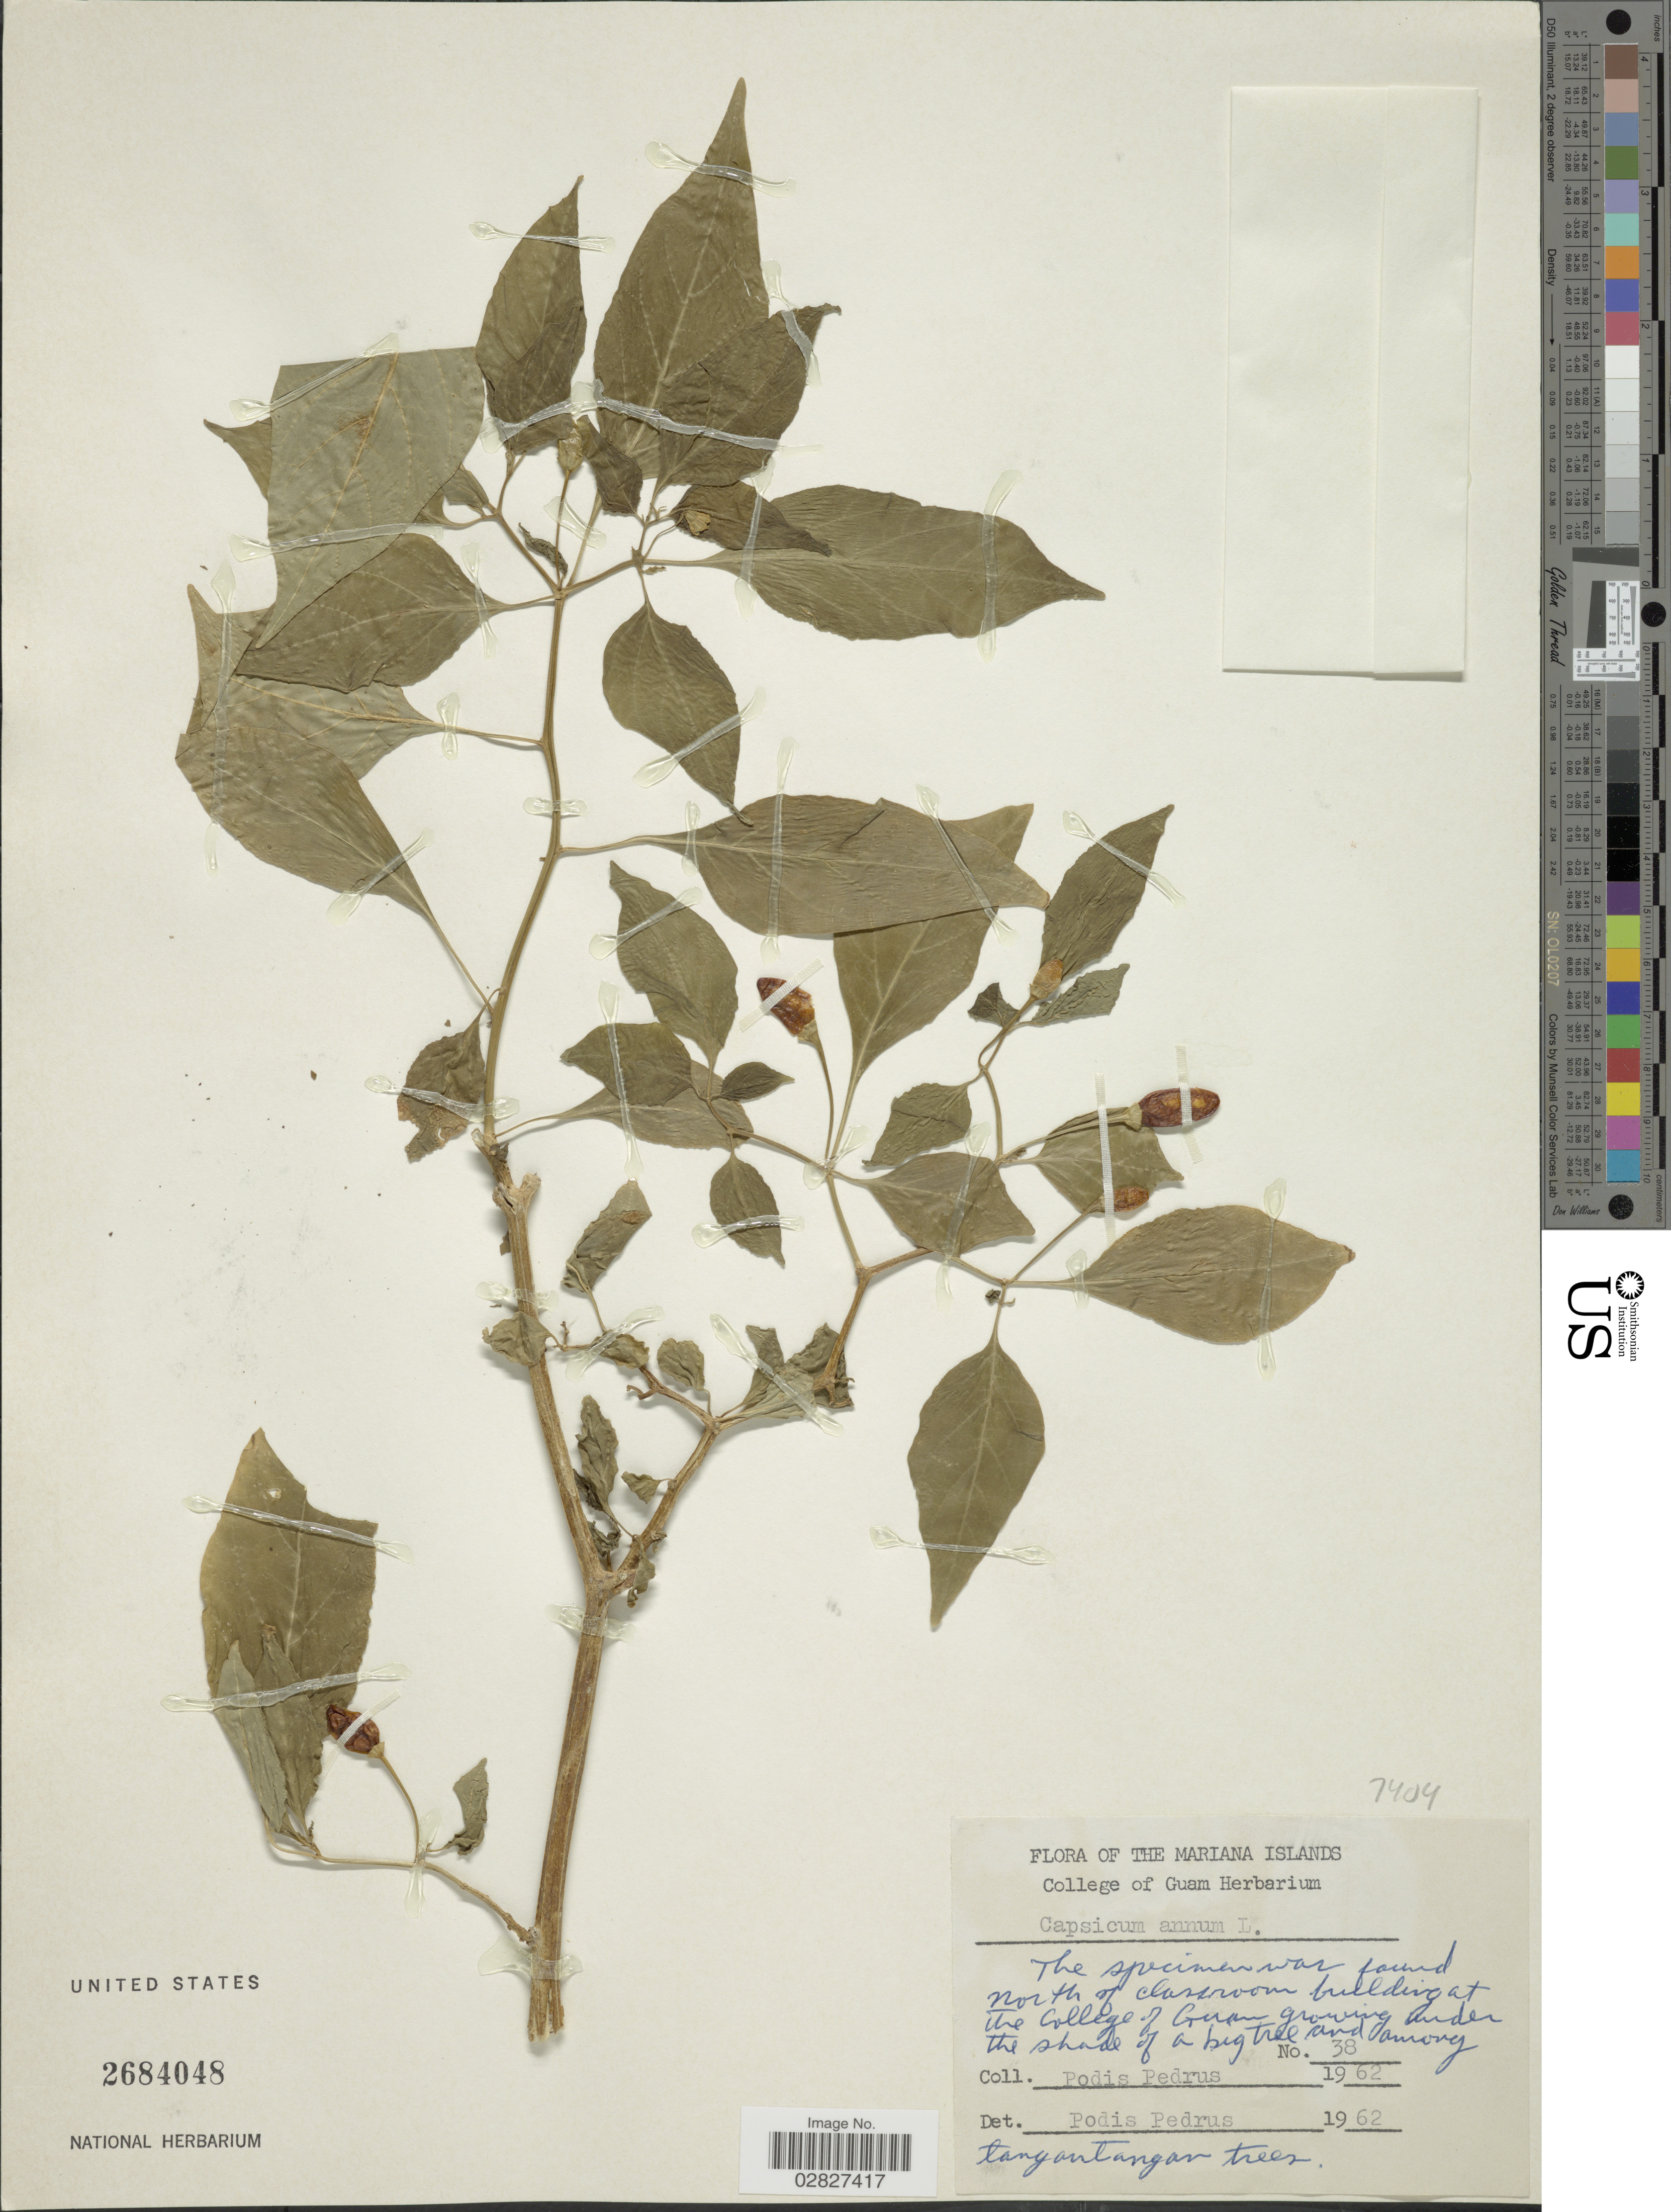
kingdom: Plantae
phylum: Tracheophyta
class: Magnoliopsida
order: Solanales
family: Solanaceae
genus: Capsicum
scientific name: Capsicum annuum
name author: L.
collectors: P. Pedrus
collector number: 38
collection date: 1962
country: Northern Mariana Islands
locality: Mariana Islands. North of classroom building at the college of Guam growing garden under the shade of a big tree and among tangantangan trees. [interpreted]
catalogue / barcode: US 2684048